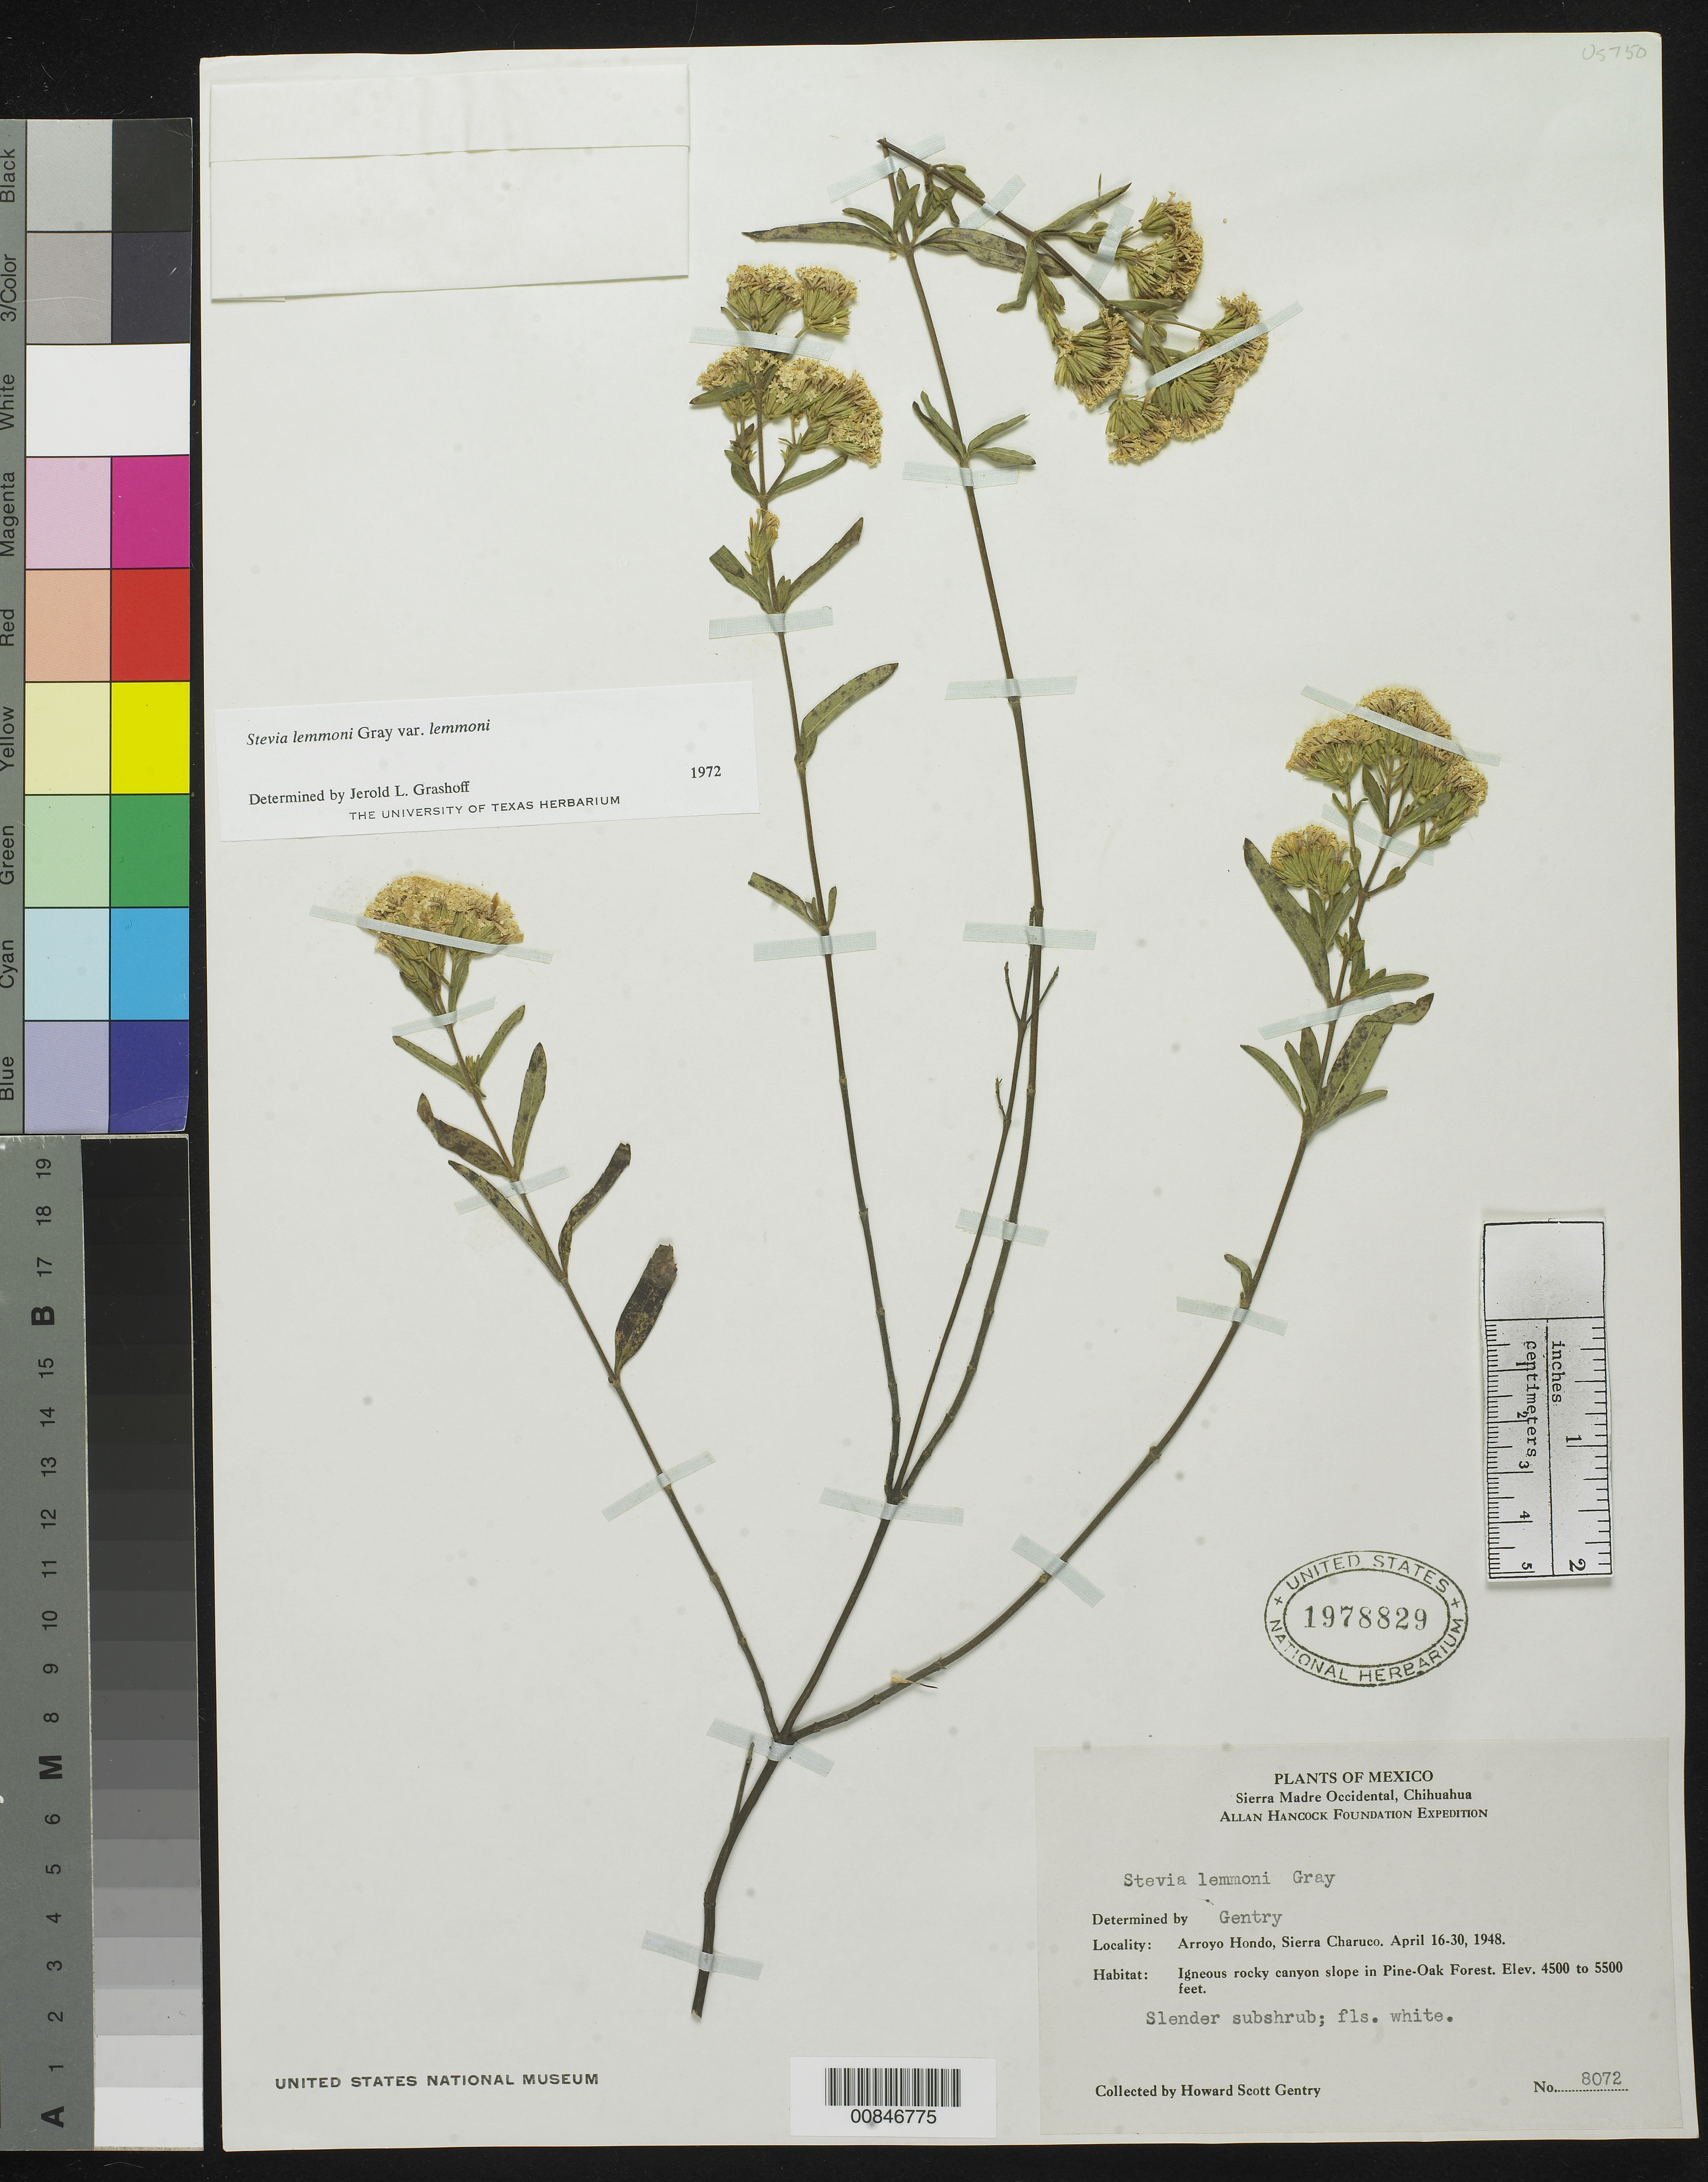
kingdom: Plantae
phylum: Tracheophyta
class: Magnoliopsida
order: Asterales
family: Asteraceae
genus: Stevia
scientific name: Stevia lemmonii var. lemmonii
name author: A. Gray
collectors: H. S. Gentry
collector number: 8072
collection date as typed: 16 Apr 1948 to 30 Apr 1948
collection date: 1948-04-16/1948-04-30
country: Mexico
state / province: Chihuahua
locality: Arroyo Hondo, Sierra Charuco.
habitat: Igneous rocky canyon slope in Pine-Oak Forest.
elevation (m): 1372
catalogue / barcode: US 1978829